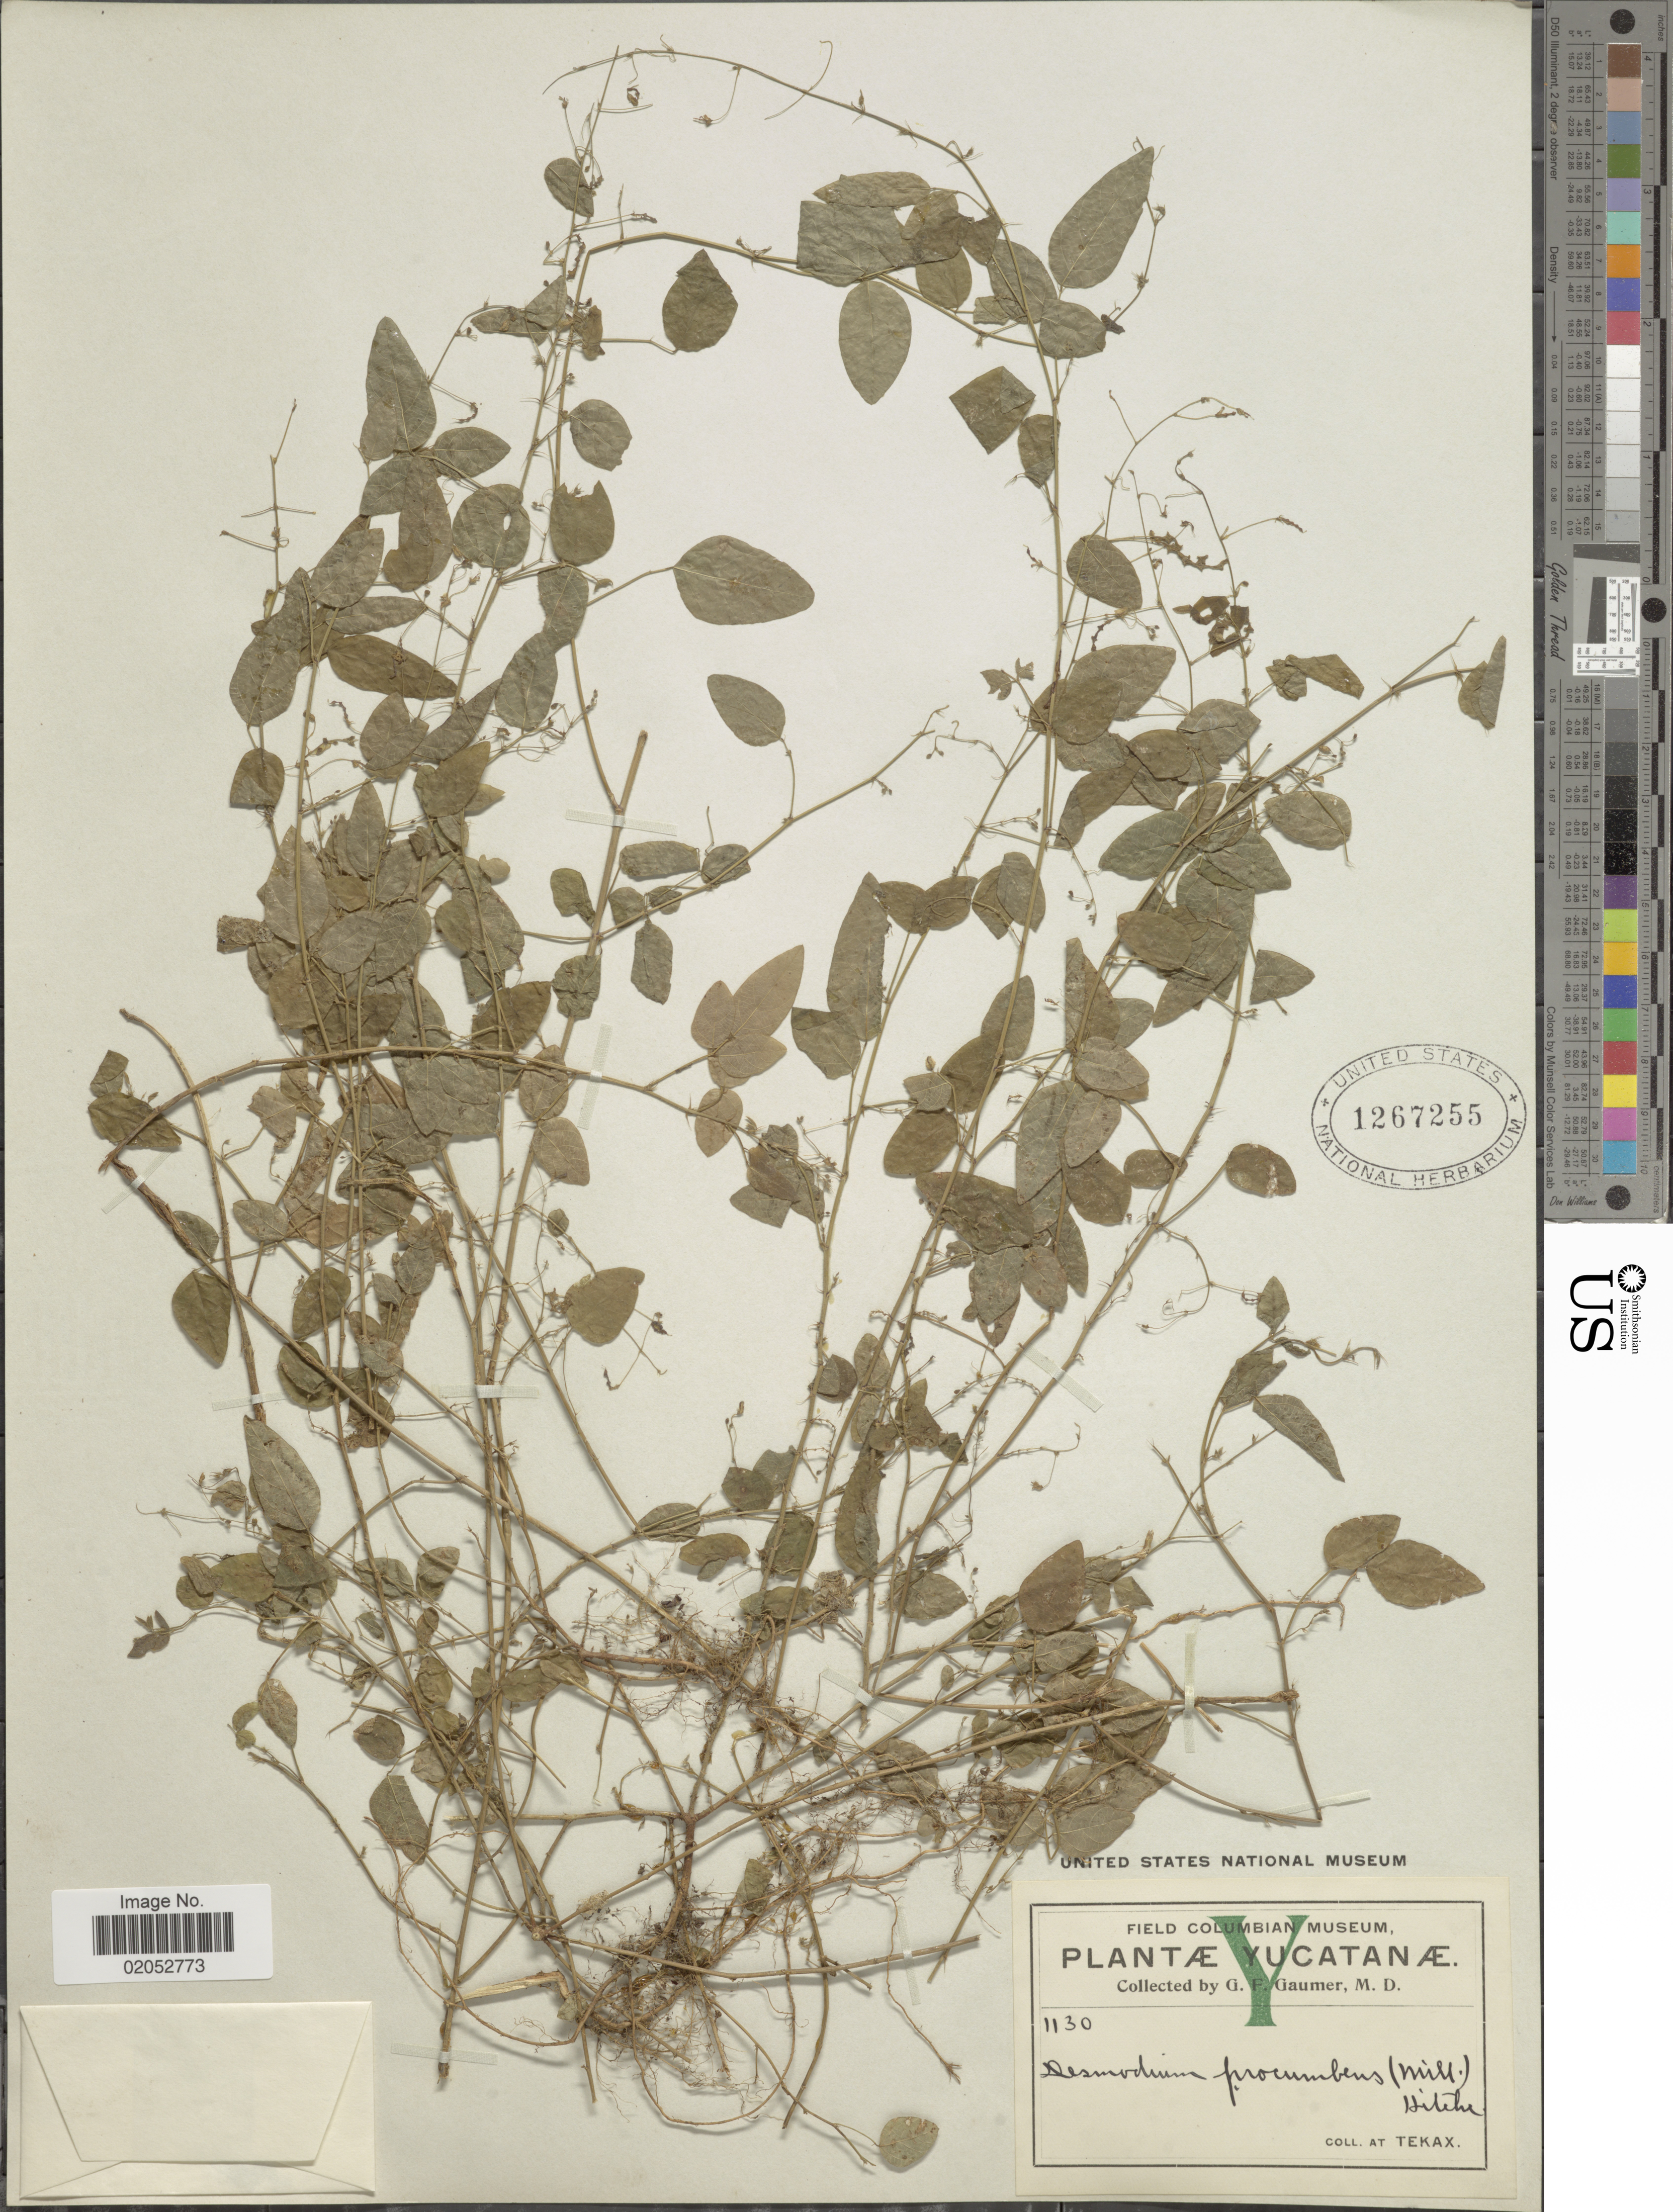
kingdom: Plantae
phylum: Tracheophyta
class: Magnoliopsida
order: Fabales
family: Fabaceae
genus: Desmodium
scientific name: Desmodium procumbens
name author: (Mill.) Hitchc.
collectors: G. F. Gaumer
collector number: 1130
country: Mexico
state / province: Yucatán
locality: Tekax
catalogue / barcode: US 1267255